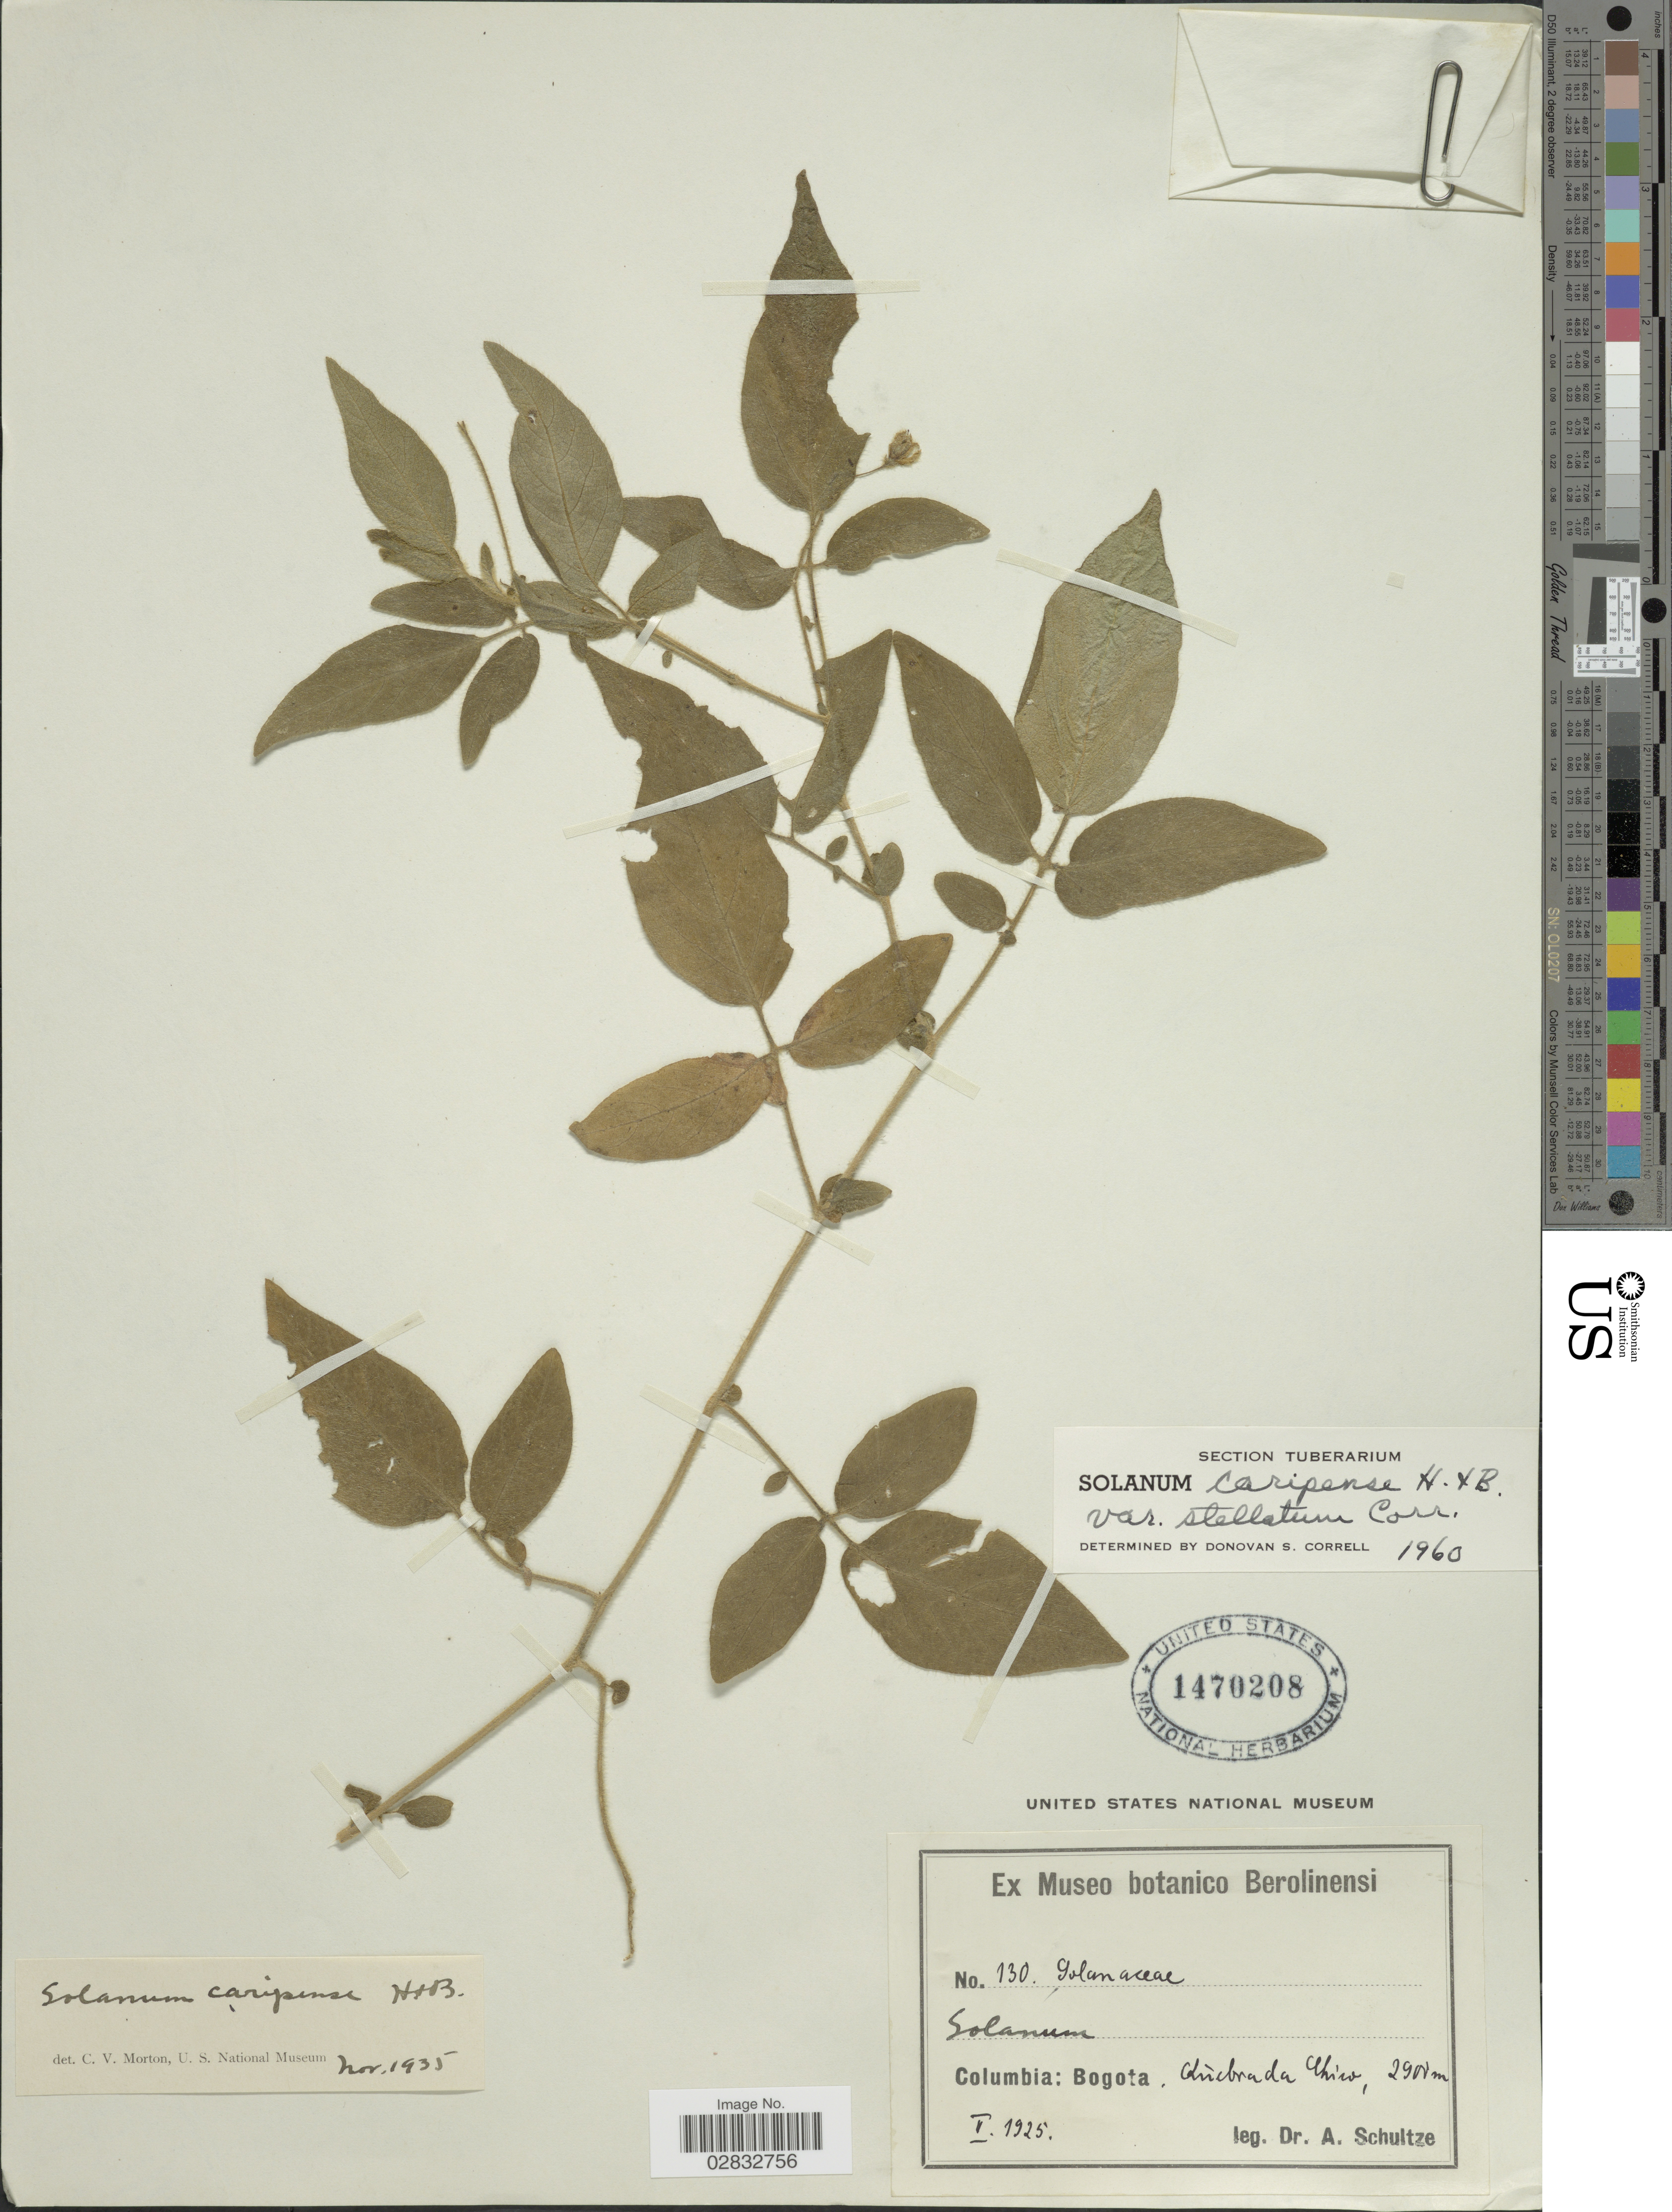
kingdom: Plantae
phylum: Tracheophyta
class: Magnoliopsida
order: Solanales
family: Solanaceae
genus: Solanum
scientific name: Solanum caripense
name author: Humb. & Bonpl. ex Dunal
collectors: A. Schultze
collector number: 130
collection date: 1925-05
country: Colombia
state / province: Bogota D.C.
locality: Qúebrada Chico.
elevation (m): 2900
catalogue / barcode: US 1470208